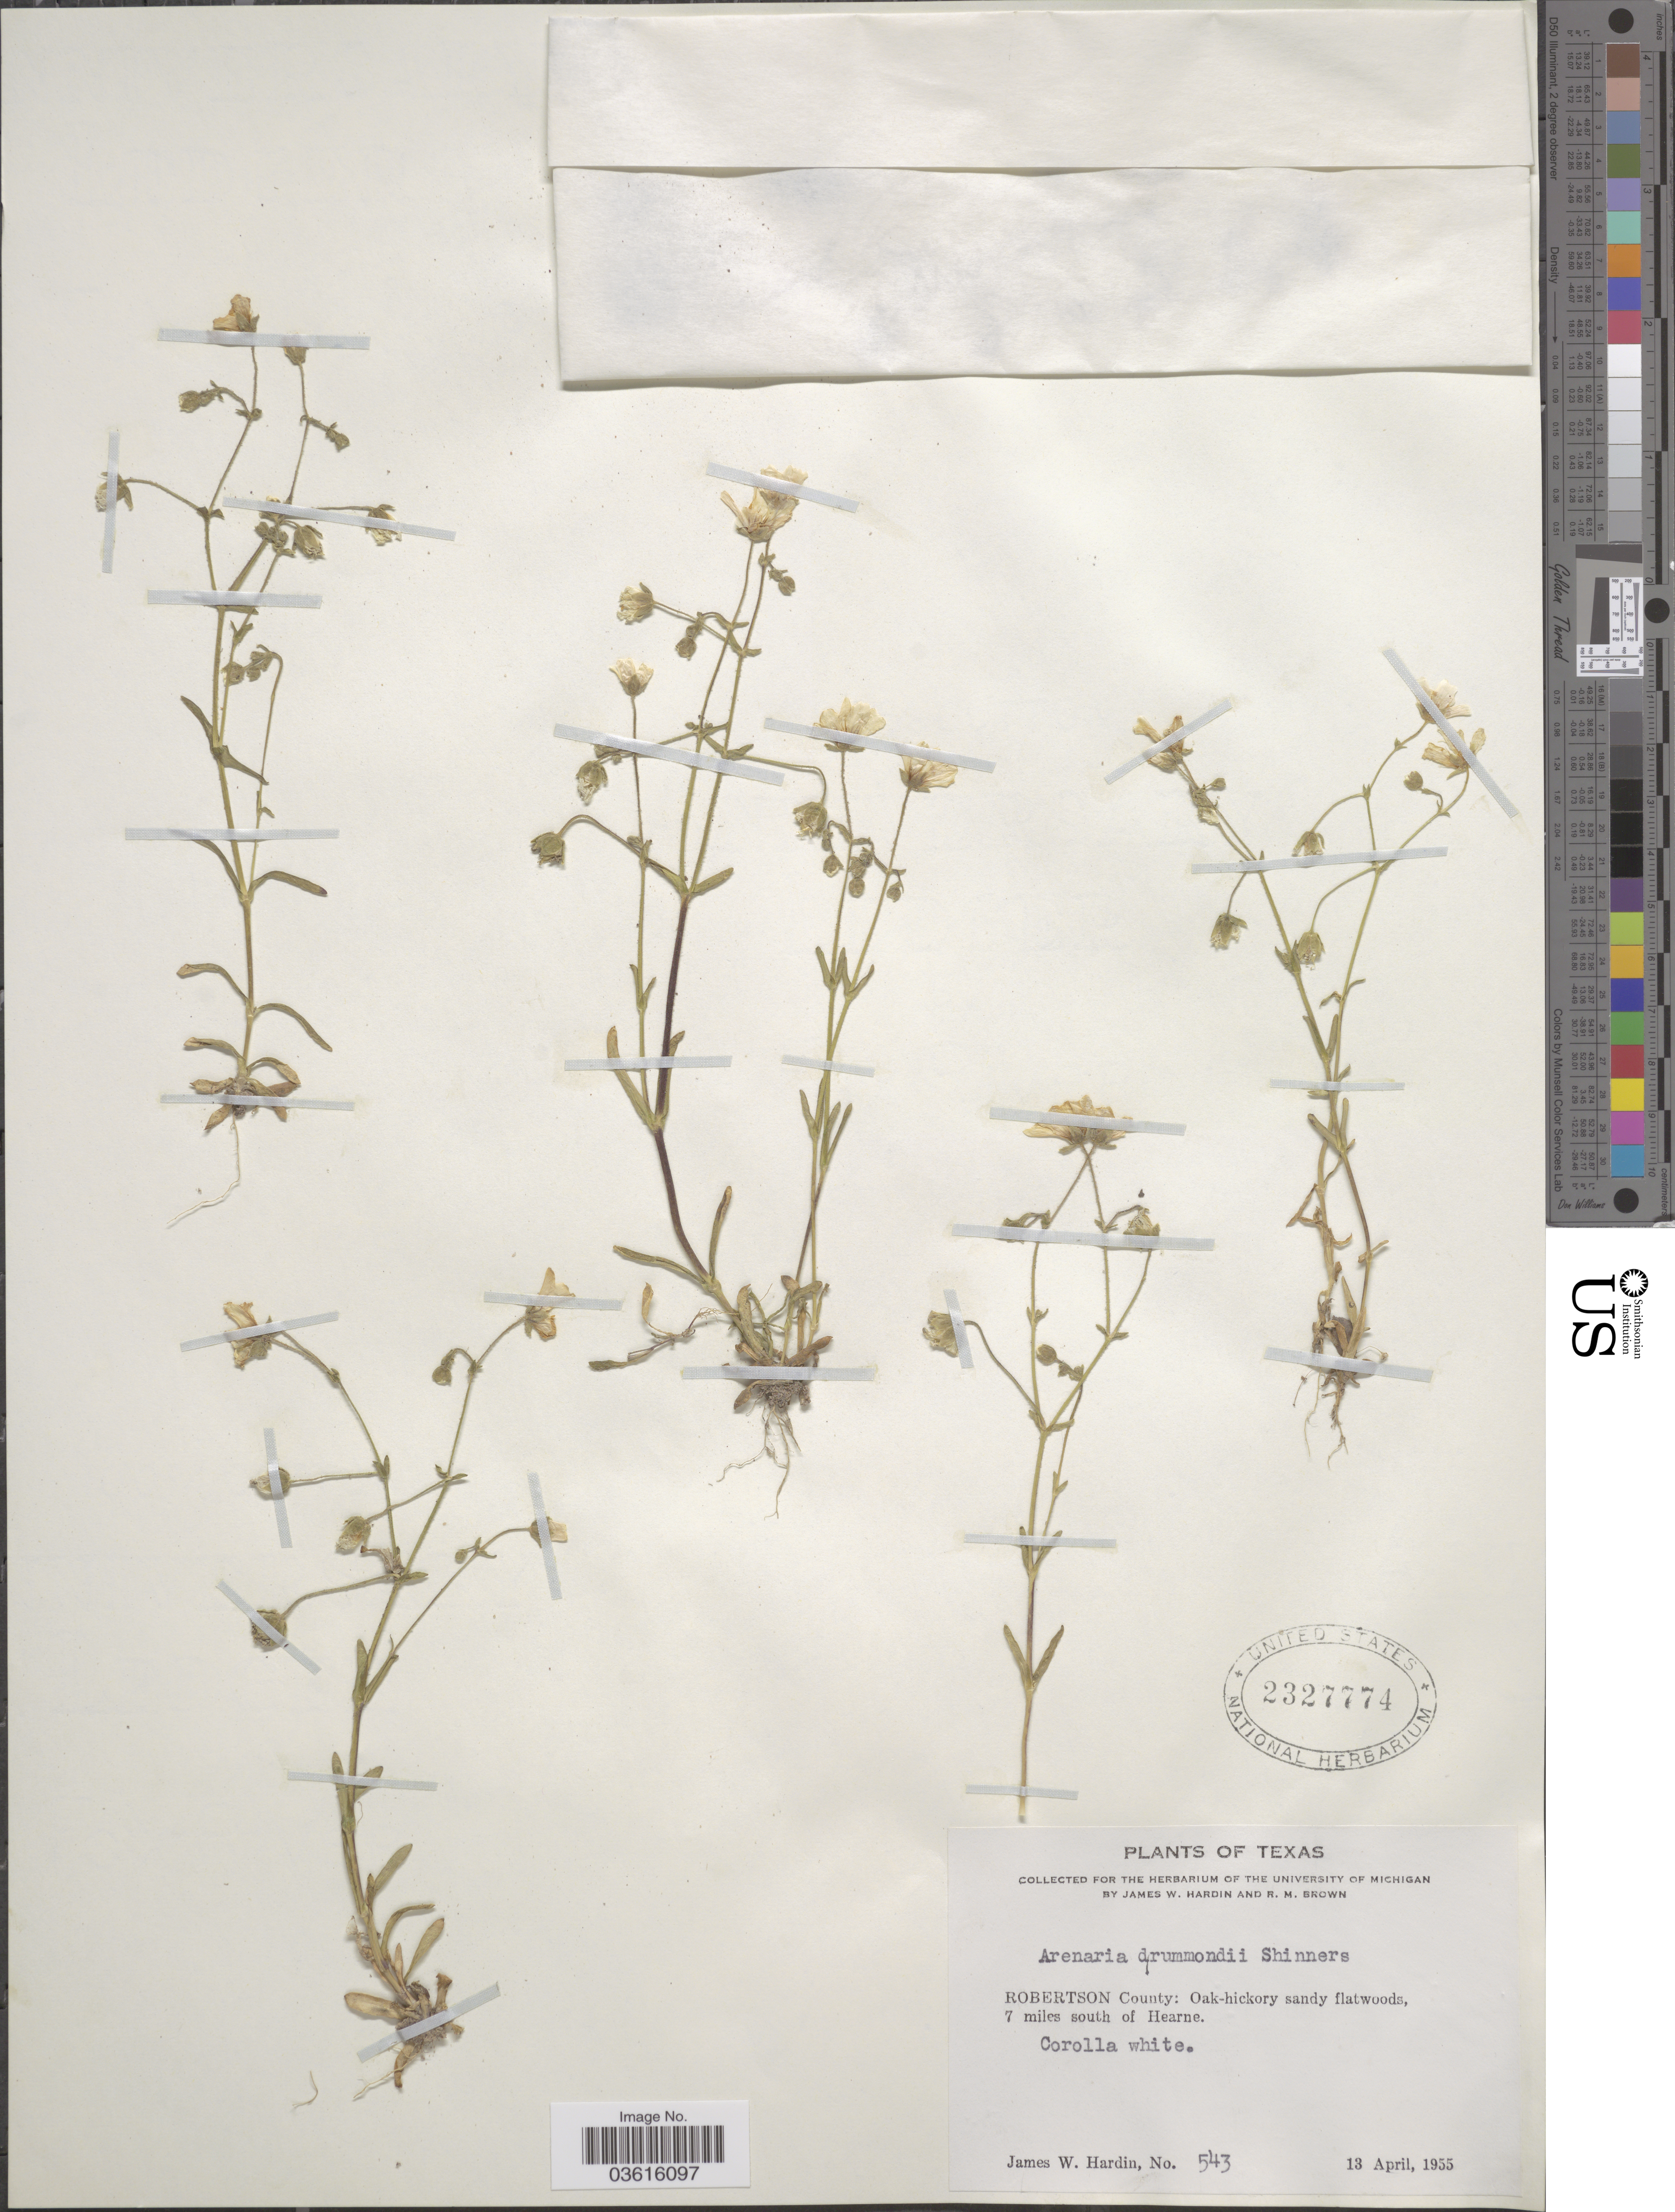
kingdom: Plantae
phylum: Tracheophyta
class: Magnoliopsida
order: Caryophyllales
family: Caryophyllaceae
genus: Minuartia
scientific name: Minuartia drummondii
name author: (Shinners) McNeill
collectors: J. W. Hardin & R. Brown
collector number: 543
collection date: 1955-04-13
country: United States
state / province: Texas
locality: Robertson County: Oak-hickory sandy flatwoods, 7 miles south of Hearne.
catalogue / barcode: US 2327774